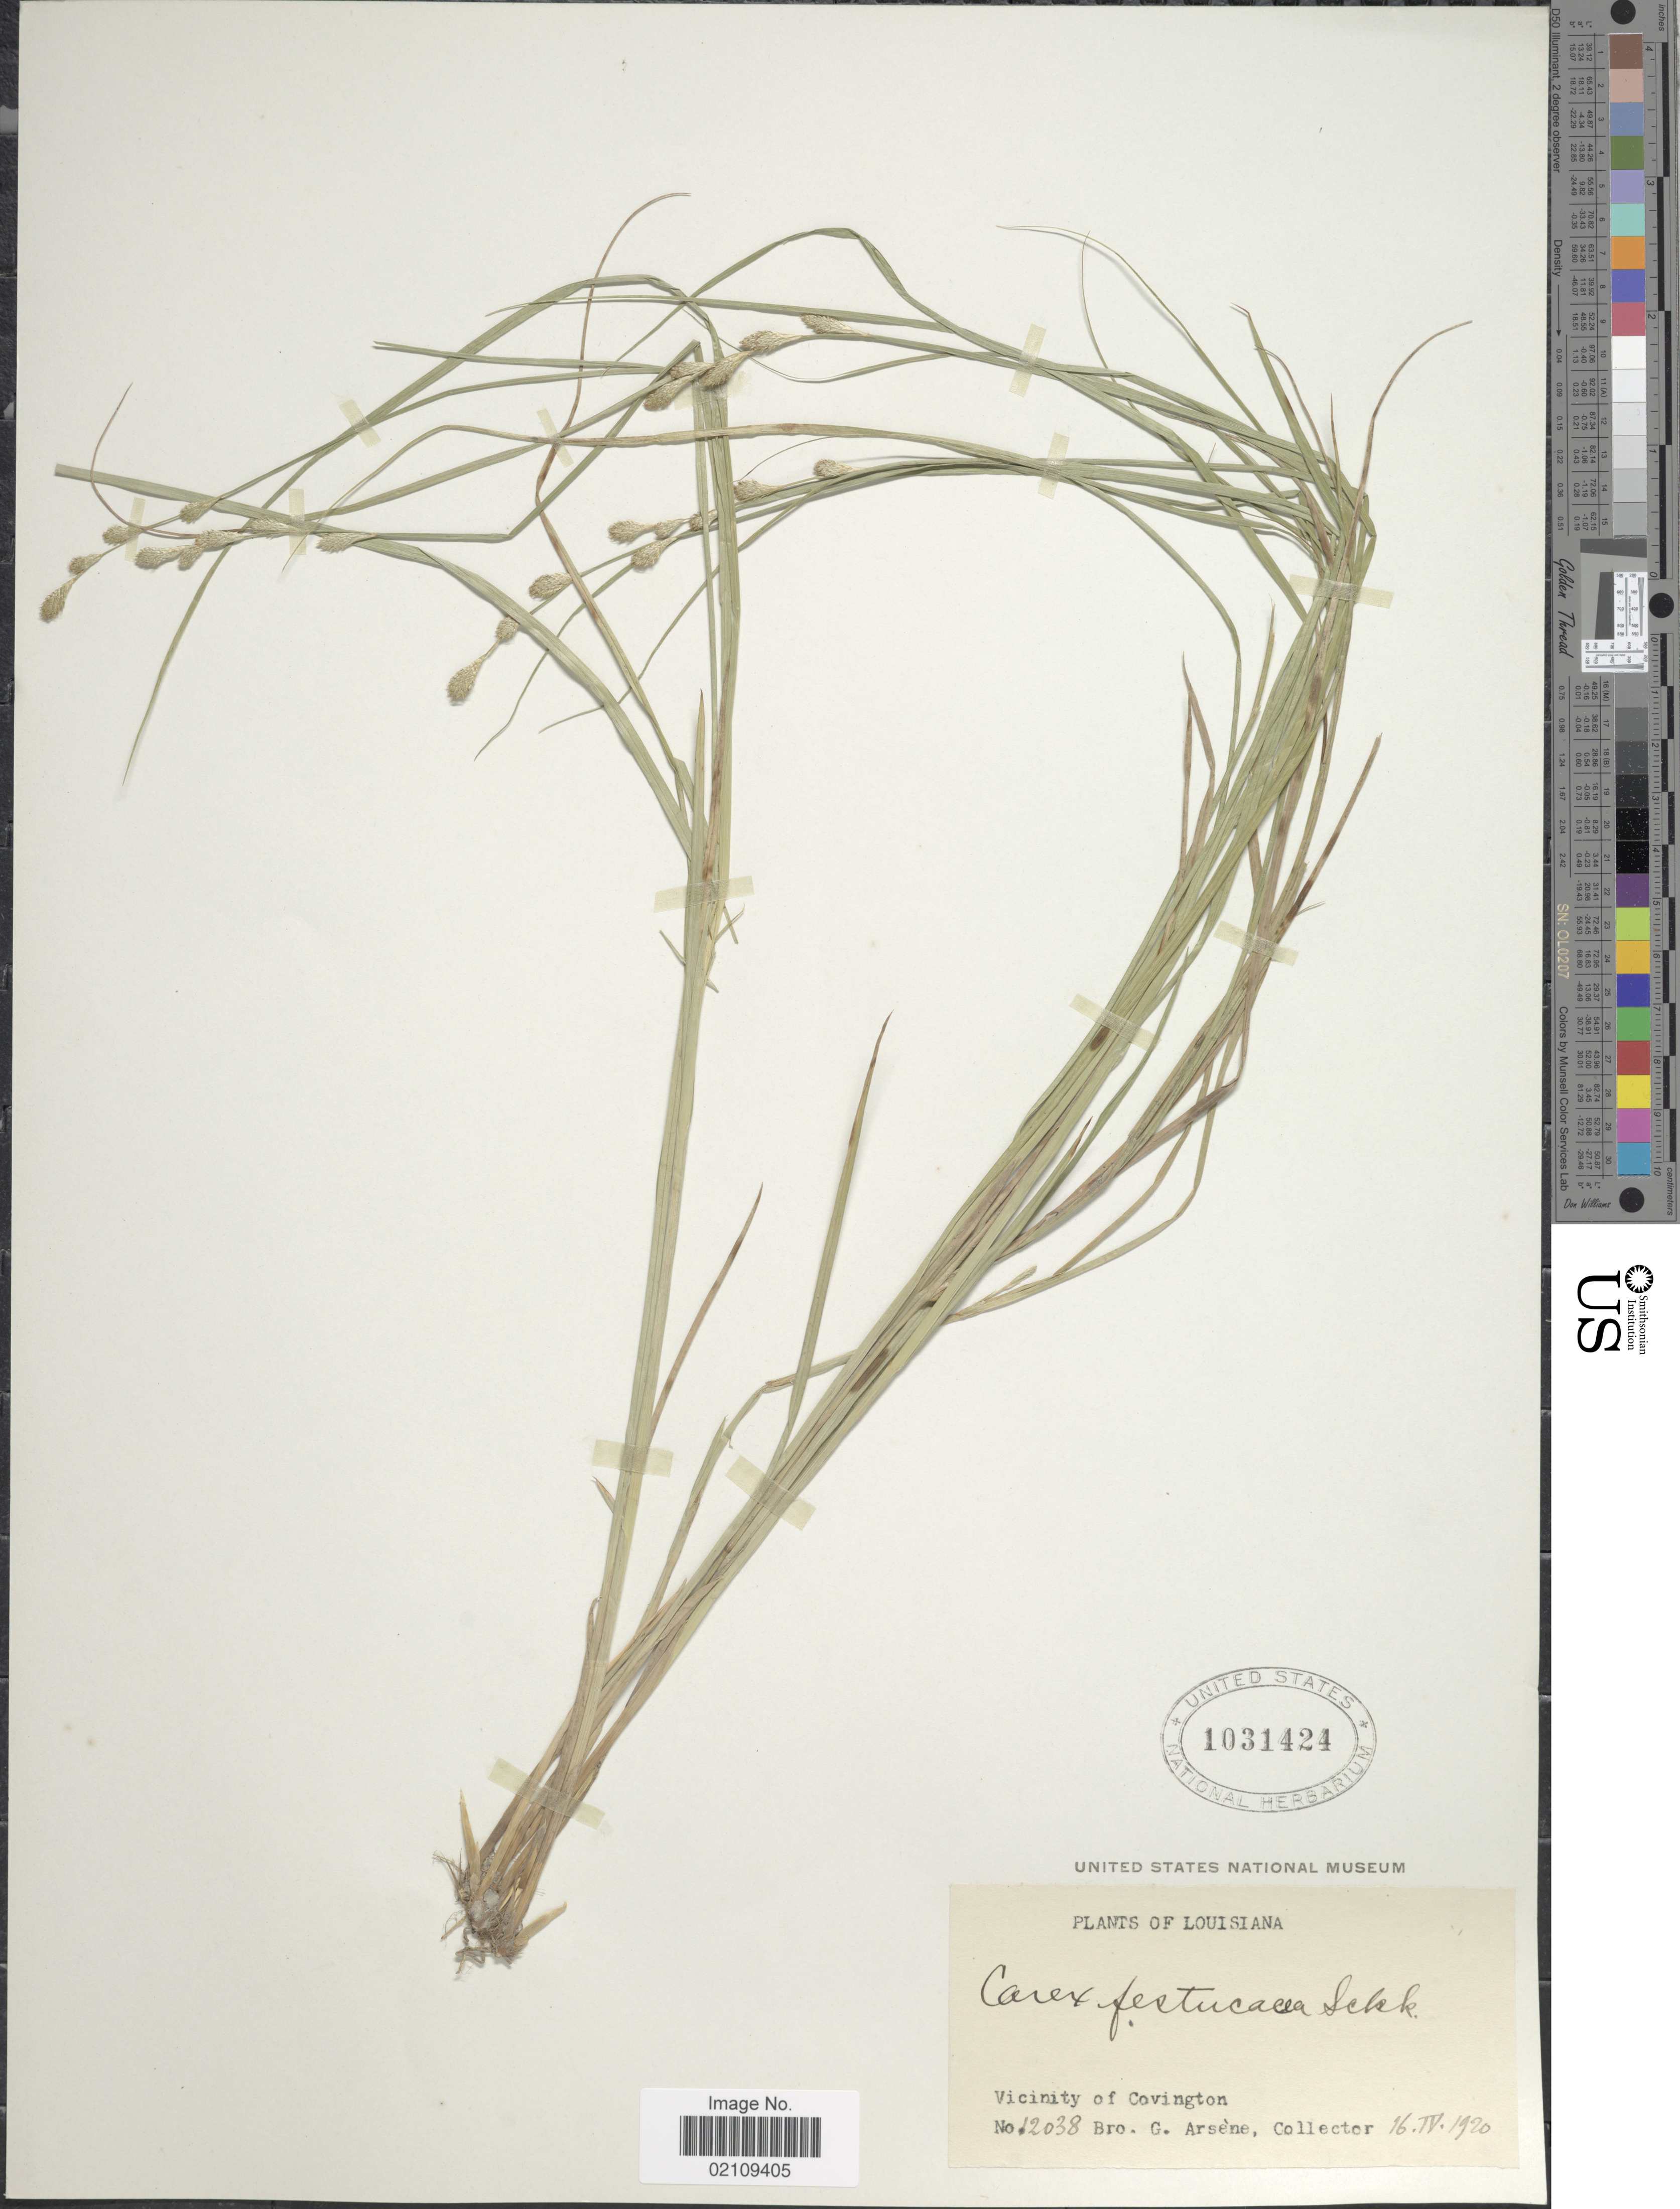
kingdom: Plantae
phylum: Tracheophyta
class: Liliopsida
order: Poales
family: Cyperaceae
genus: Carex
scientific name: Carex festucacea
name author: Willd.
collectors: Bro. G. Arsène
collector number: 12038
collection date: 1920-04-16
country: United States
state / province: Louisiana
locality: Vicinity of Covington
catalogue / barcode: US 1031424